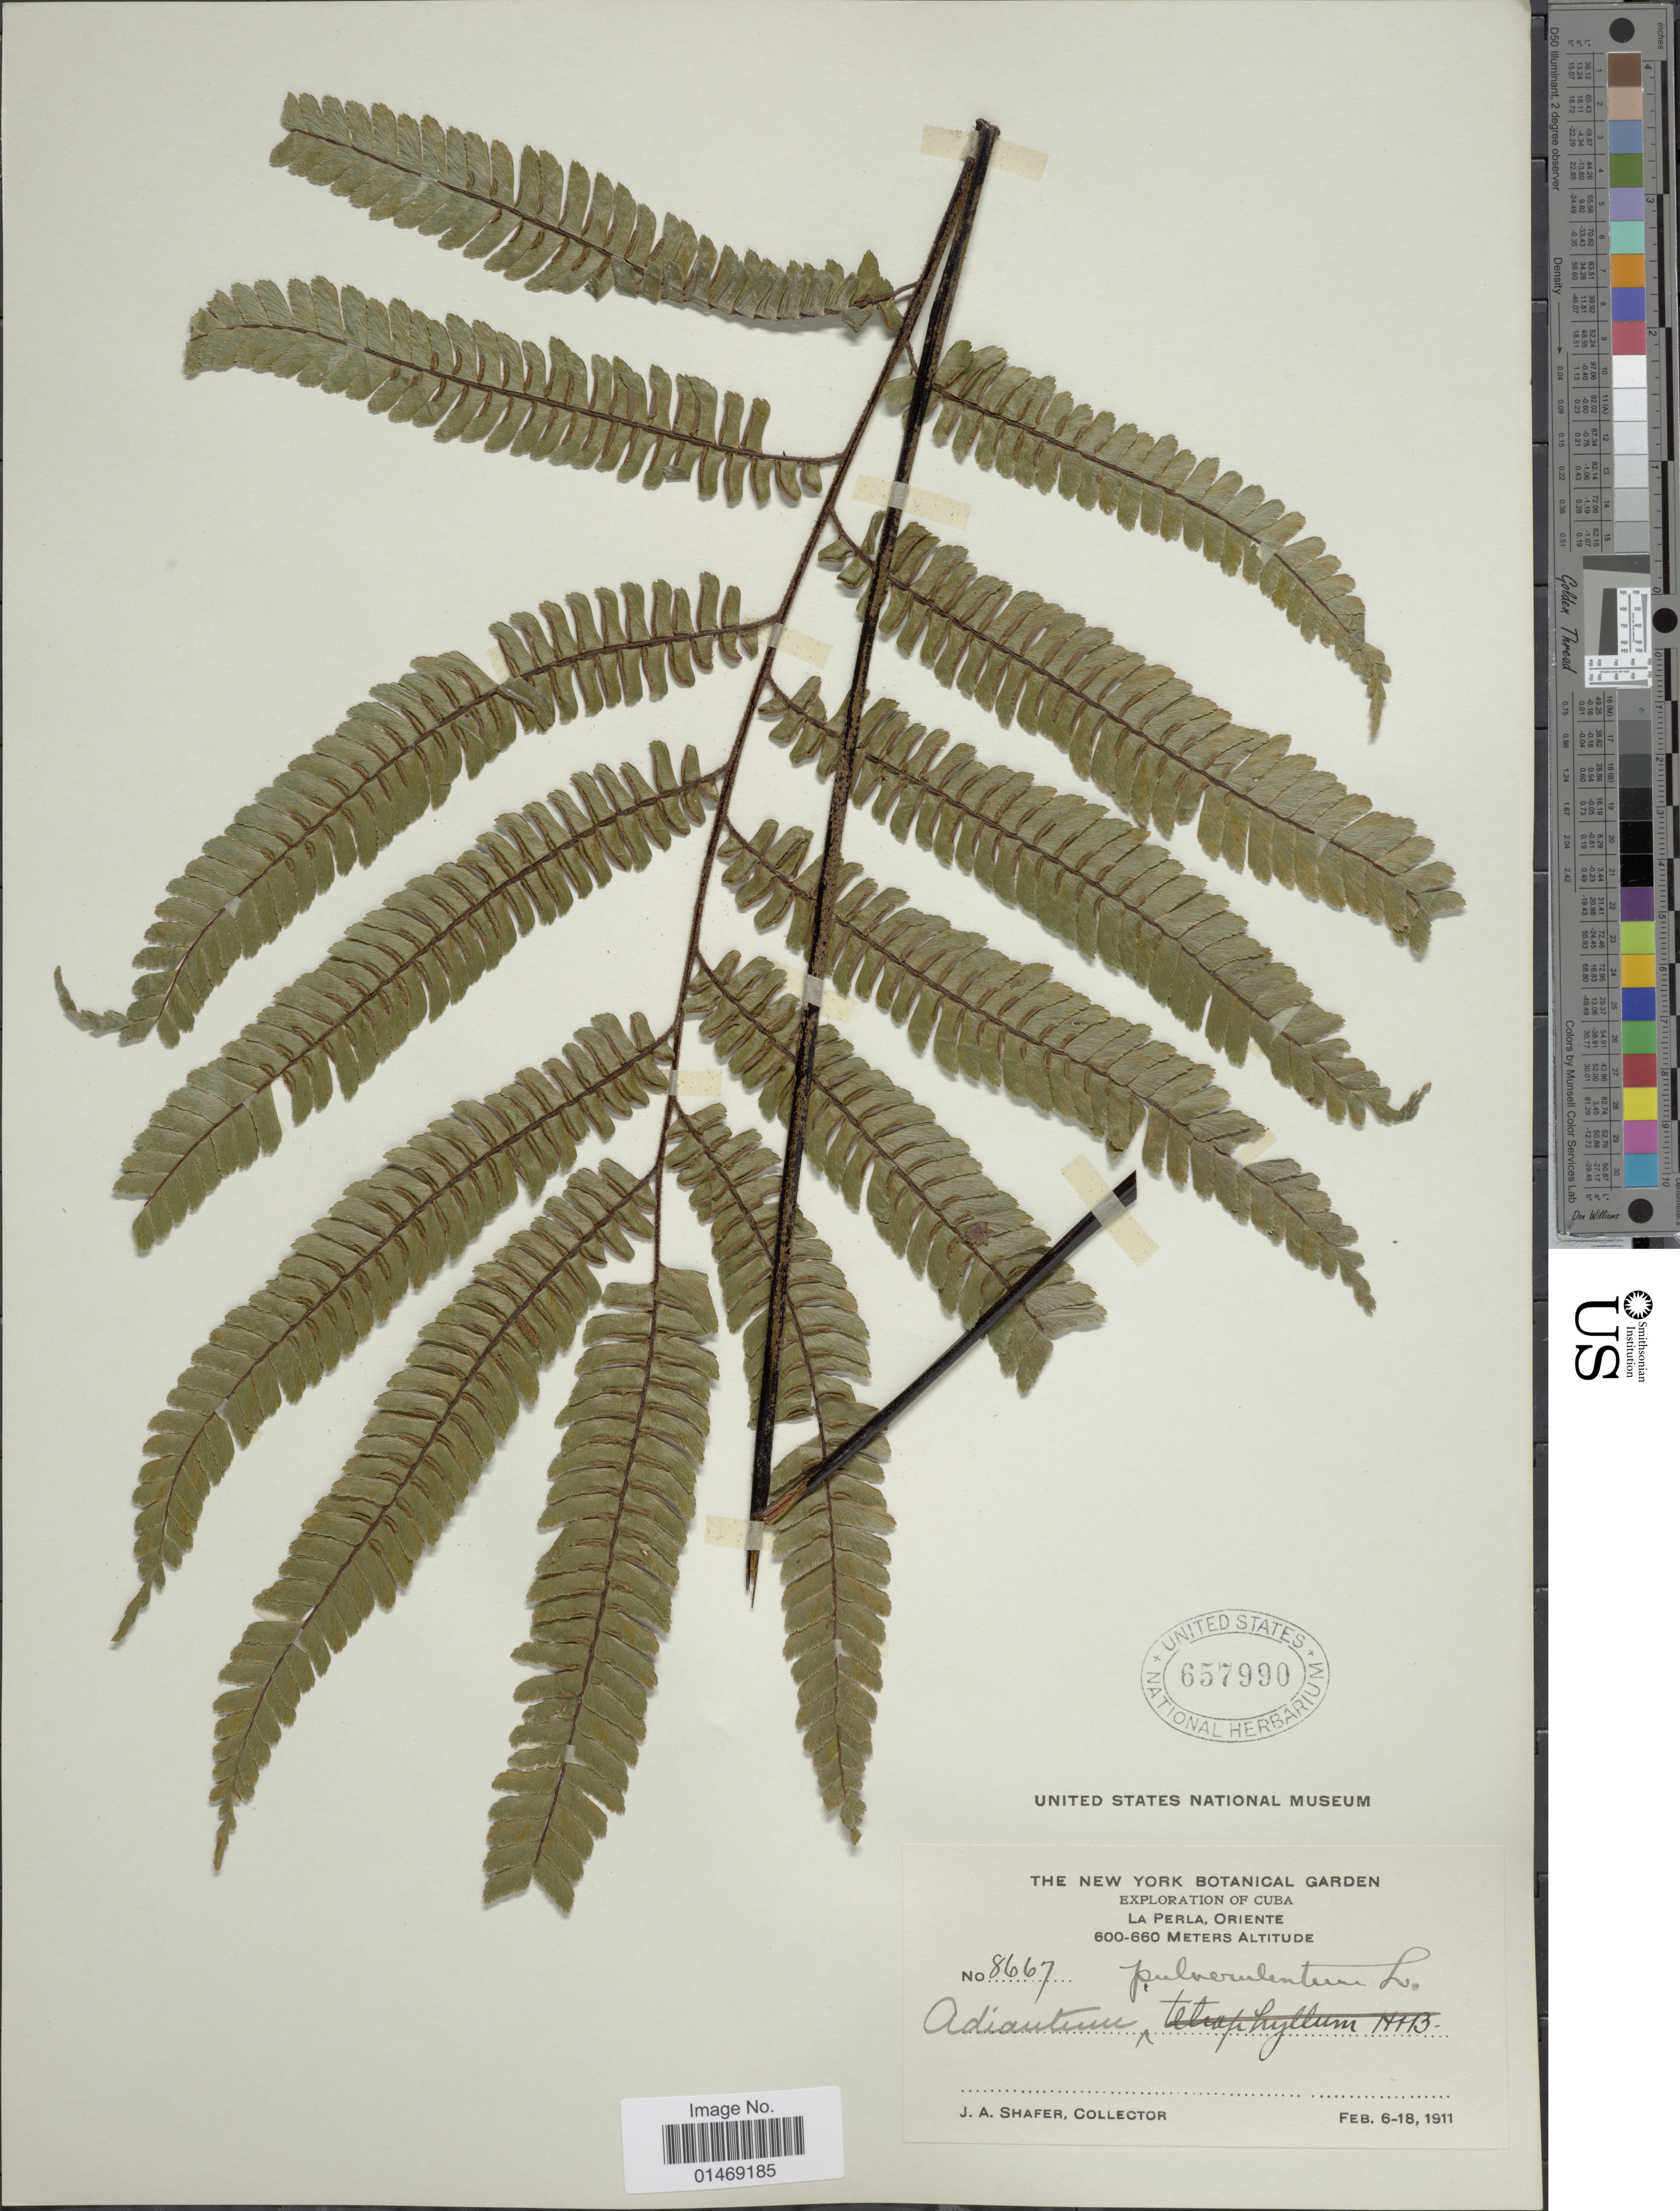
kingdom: Plantae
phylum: Tracheophyta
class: Polypodiopsida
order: Polypodiales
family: Pteridaceae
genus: Adiantum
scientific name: Adiantum pulverulentum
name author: L.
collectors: J. A. Shafer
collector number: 8667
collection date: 1911-02-06/1911-02-18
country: Cuba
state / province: Oriente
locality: La Perla.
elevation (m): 600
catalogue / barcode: US 657990